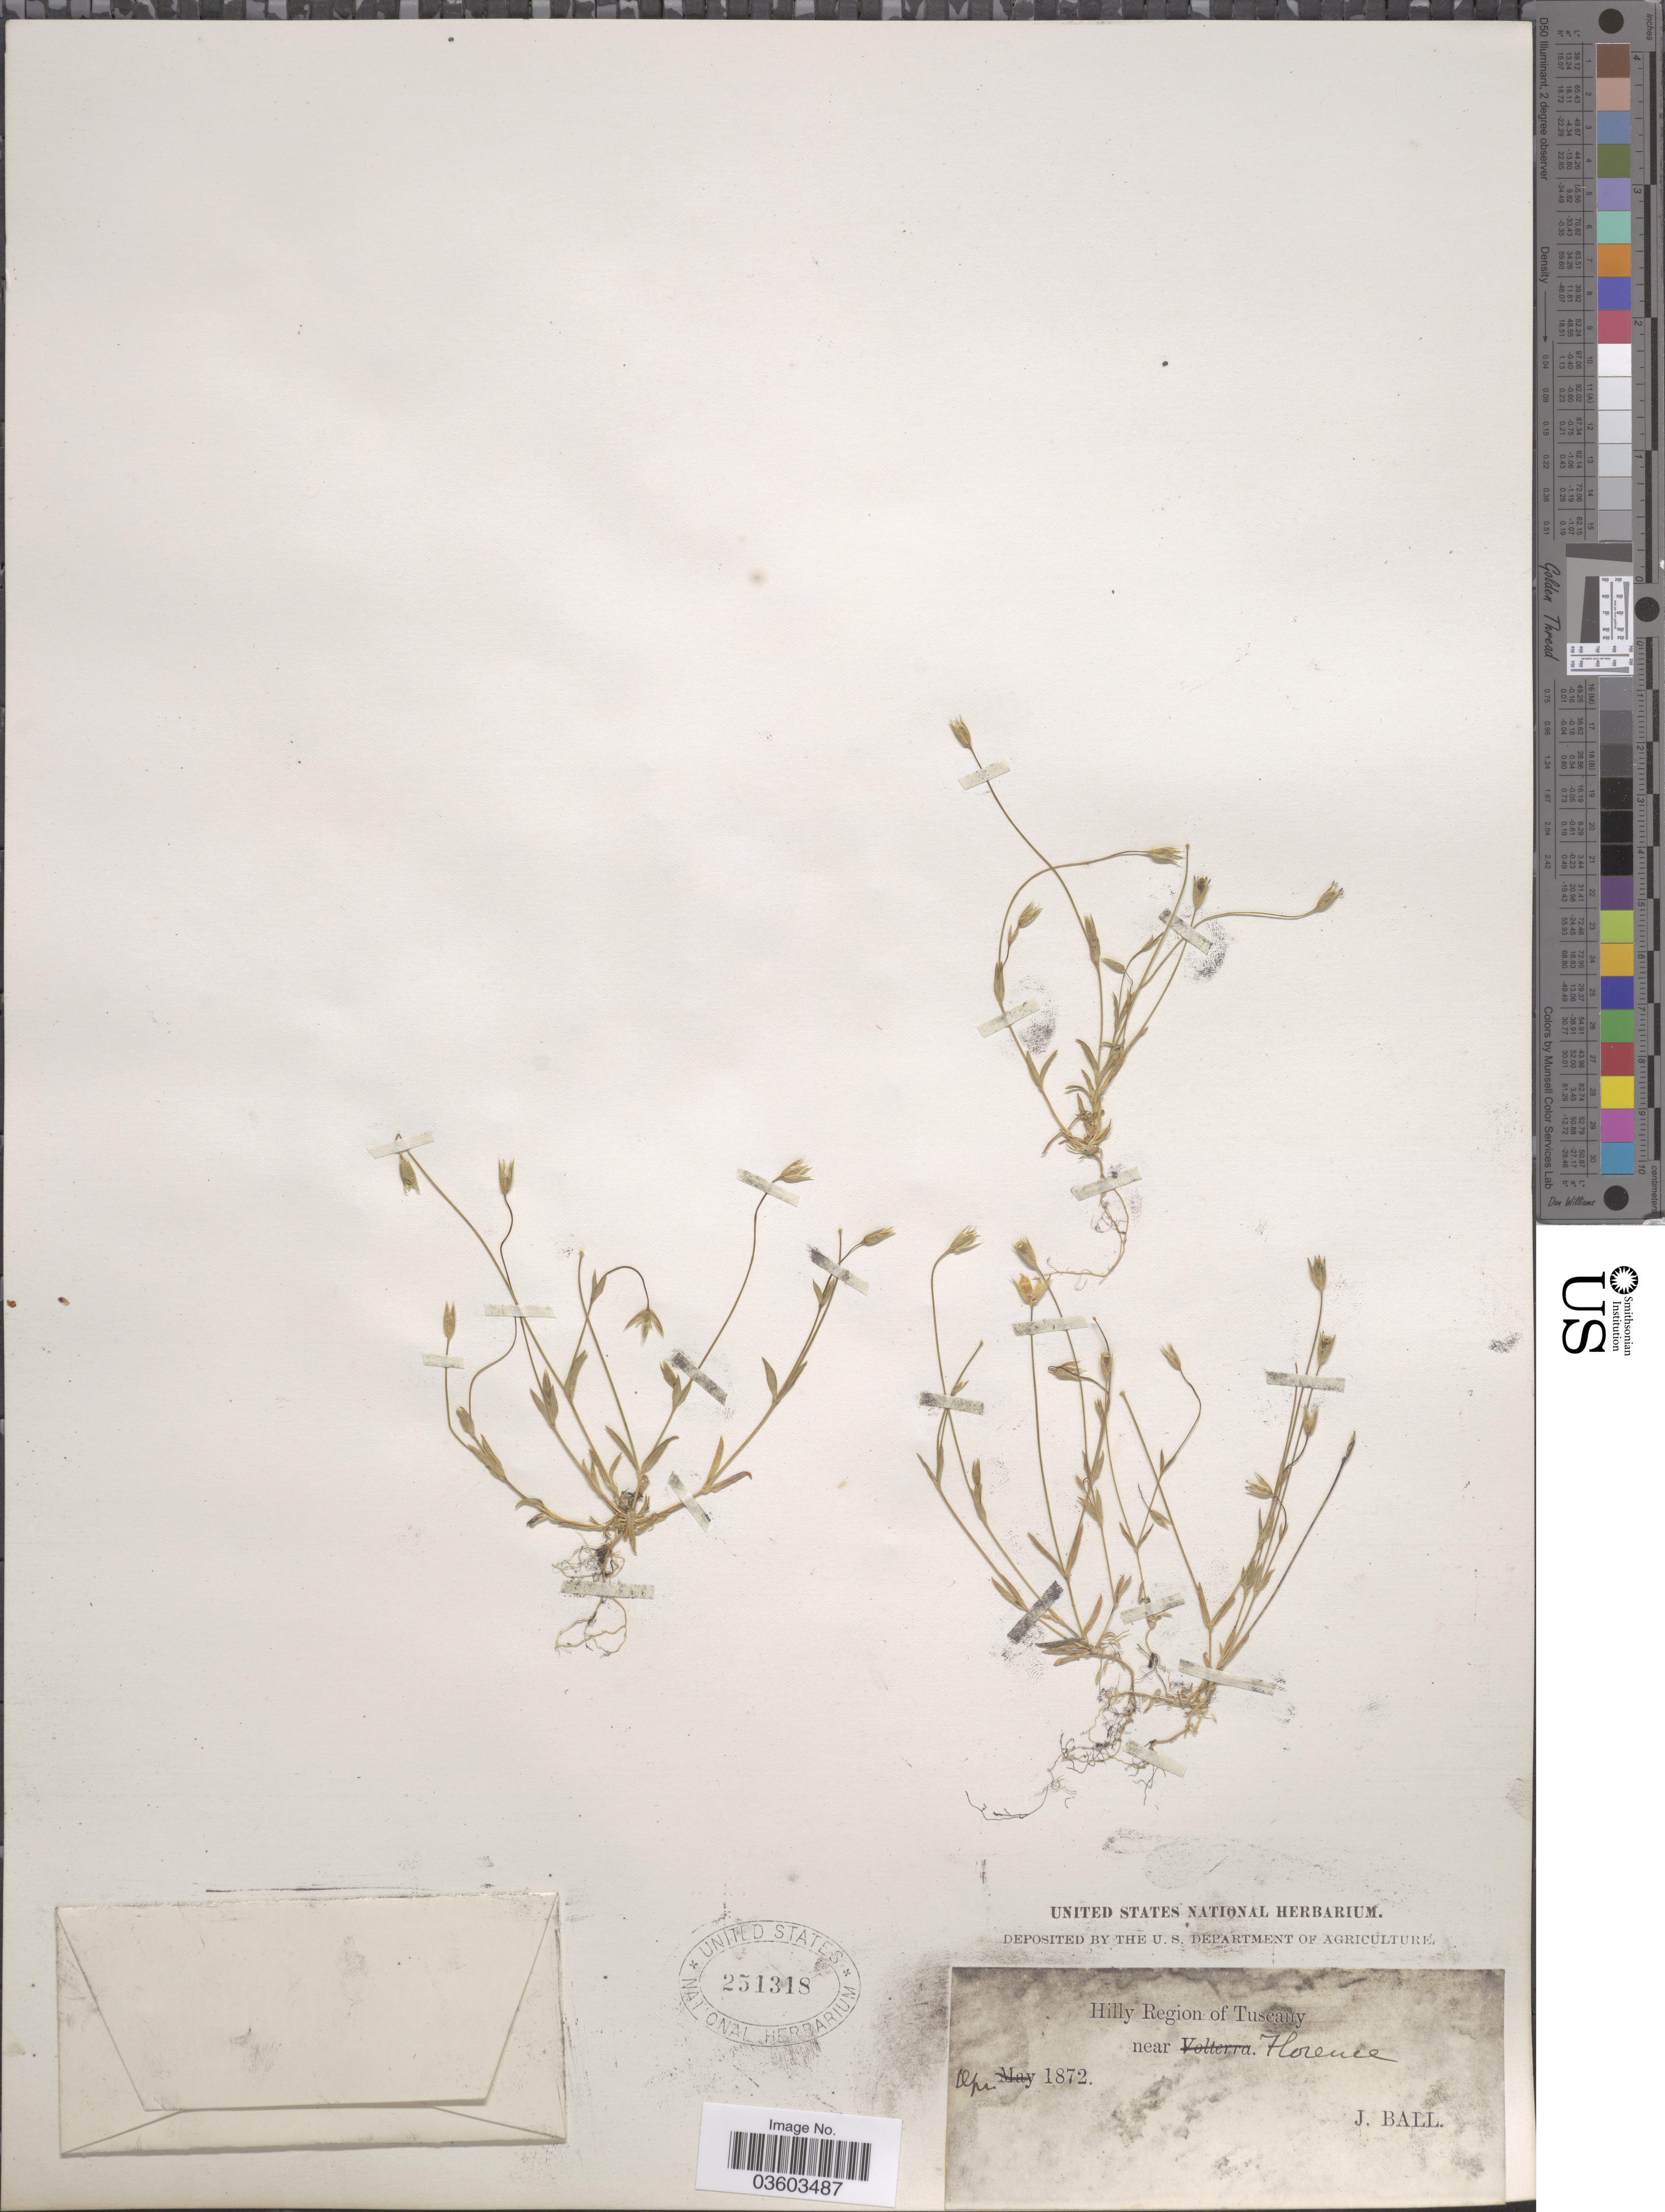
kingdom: Plantae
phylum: Tracheophyta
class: Magnoliopsida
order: Caryophyllales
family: Caryophyllaceae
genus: Cerastium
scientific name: Cerastium sp.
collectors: J. Ball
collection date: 1872-04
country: Italy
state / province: Tuscany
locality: Hilly Region of Tuscany near Florence.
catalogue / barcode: US 251318